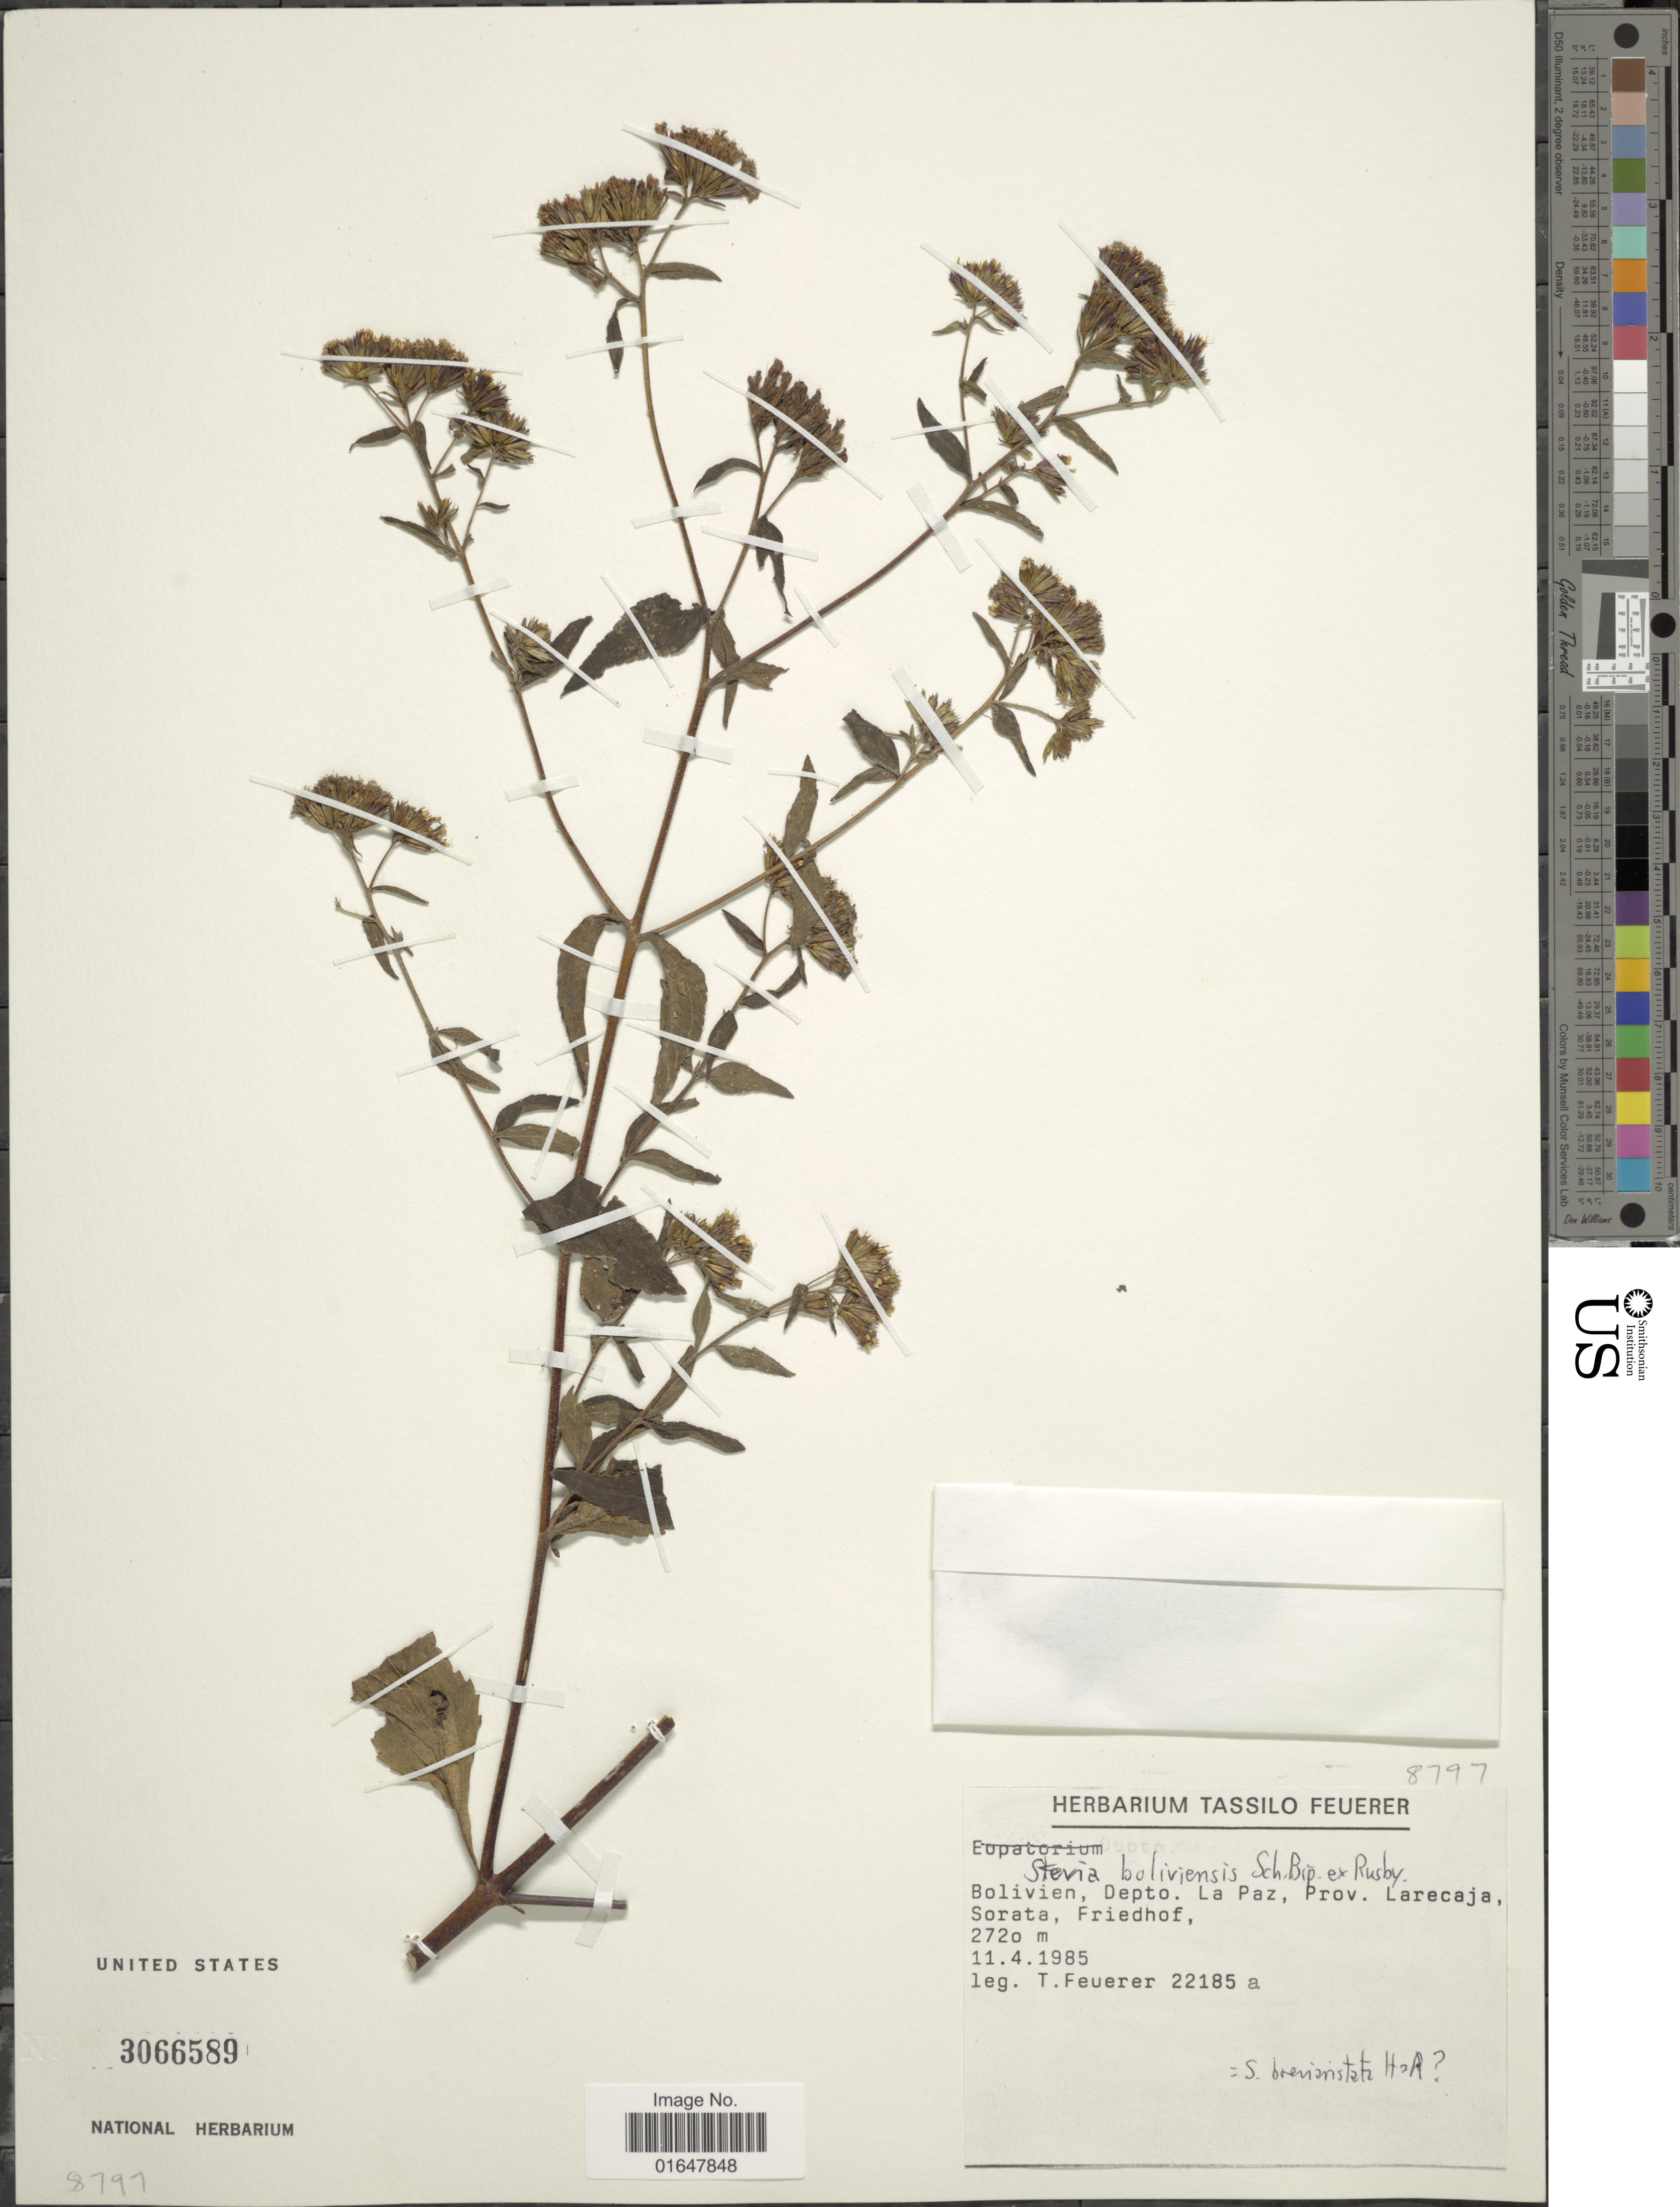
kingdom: Plantae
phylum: Tracheophyta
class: Magnoliopsida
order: Asterales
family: Asteraceae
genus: Stevia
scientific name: Stevia boliviensis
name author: Sch. Bip. ex Rusby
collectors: T. Feuerer & N. Franken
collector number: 22185a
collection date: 1985-04-11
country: Bolivia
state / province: La Paz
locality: Bolivien, Prov. Larecaja, Sorata, Friedhof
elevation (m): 2720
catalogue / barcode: US 3066589